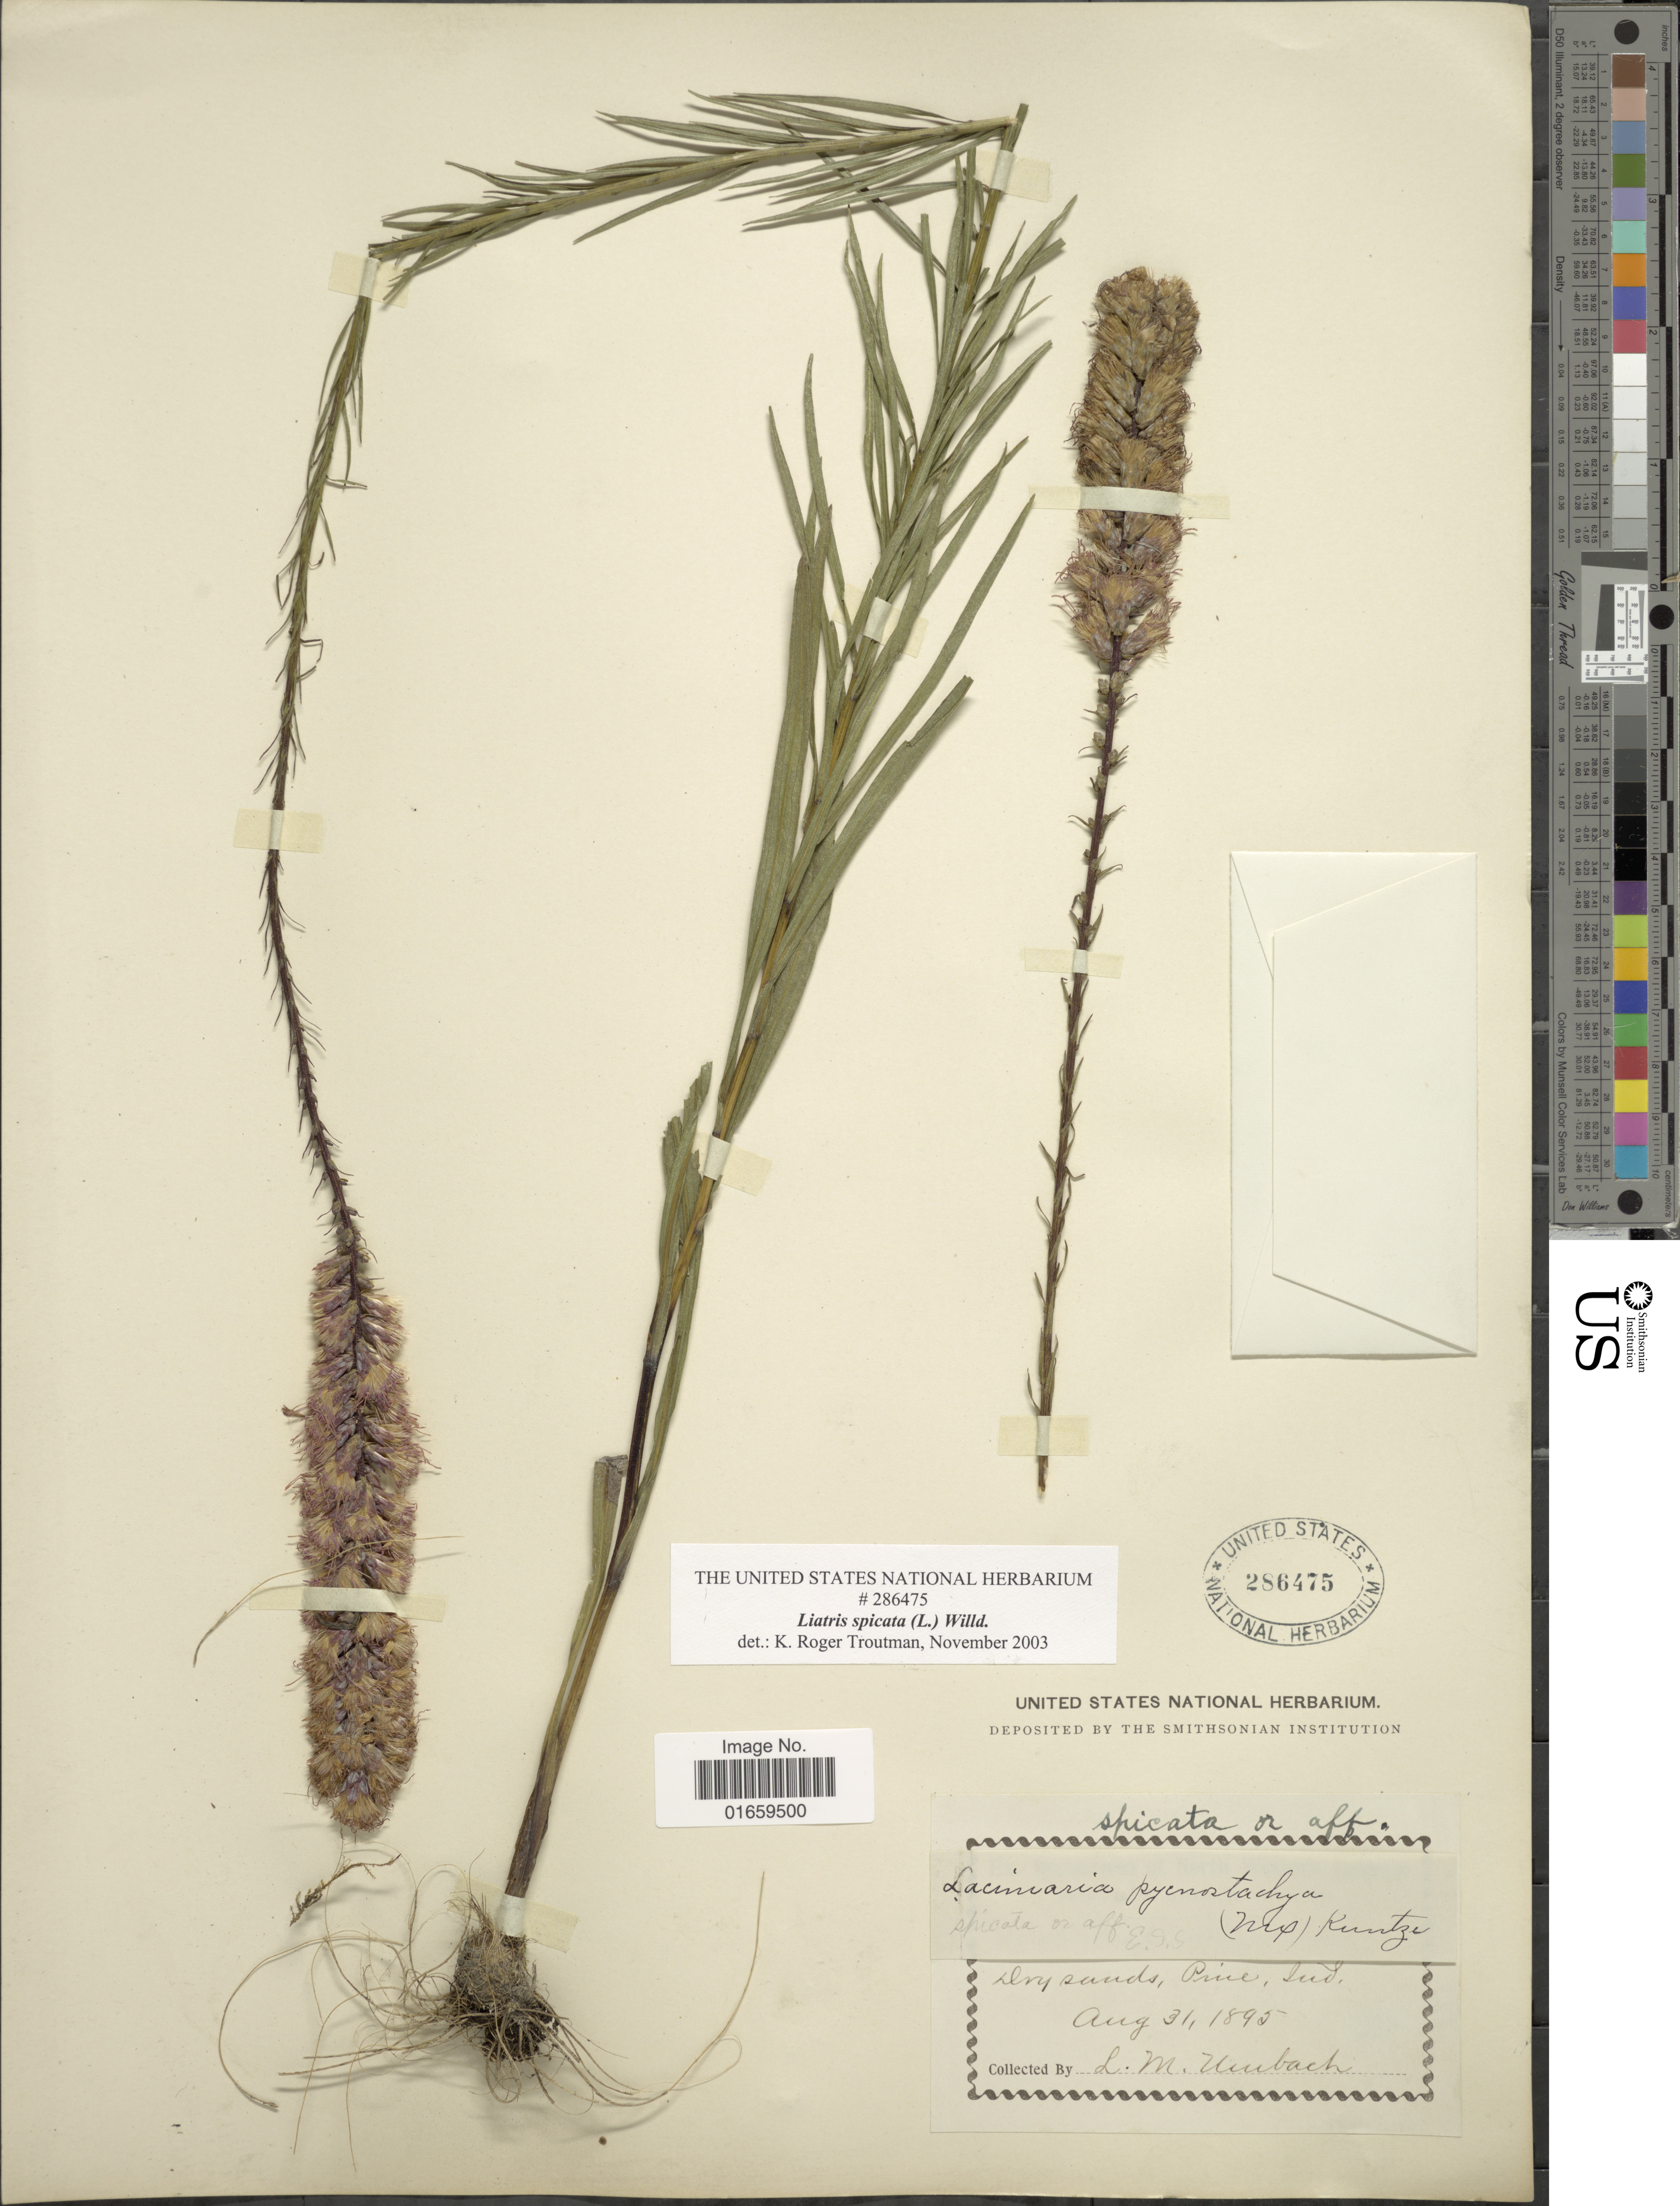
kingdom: Plantae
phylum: Tracheophyta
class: Magnoliopsida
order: Asterales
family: Asteraceae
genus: Liatris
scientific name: Liatris spicata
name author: (L.) Willd.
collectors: L. M. Umbach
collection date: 1895-08-31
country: United States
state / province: Indiana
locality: Dry sands, Pine, Ind.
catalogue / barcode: US 286475